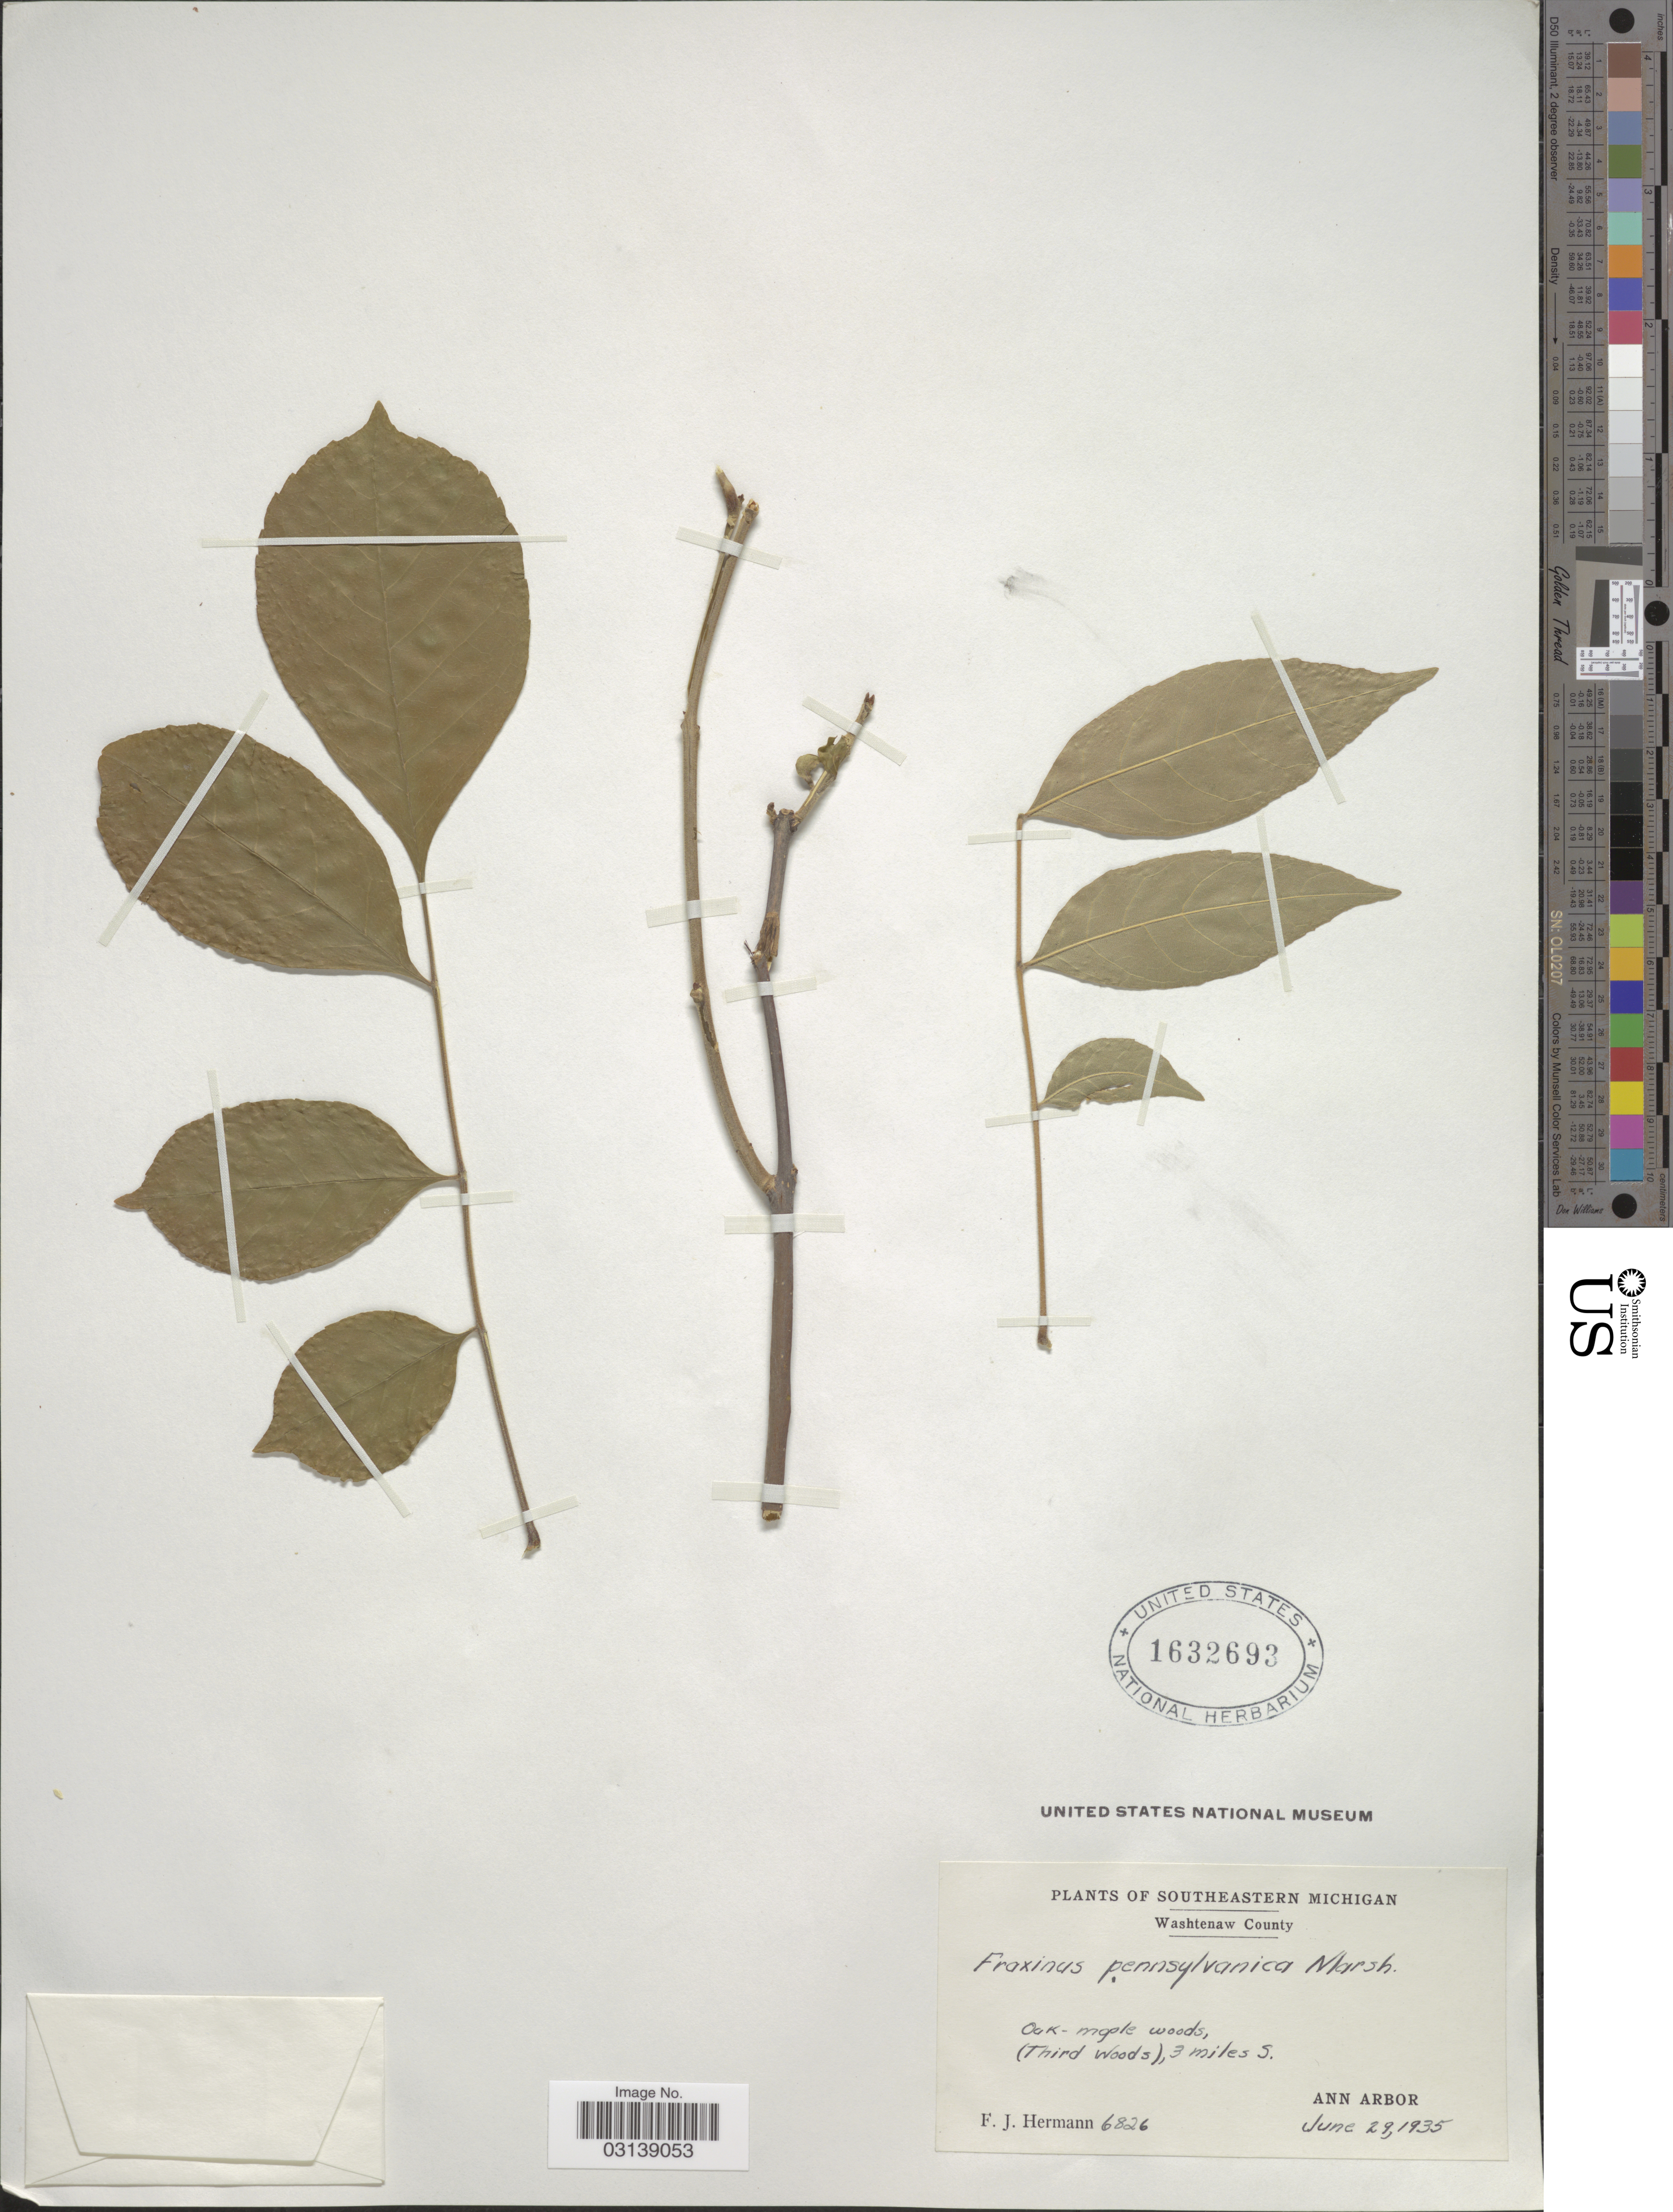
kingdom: Plantae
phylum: Tracheophyta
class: Magnoliopsida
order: Lamiales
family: Oleaceae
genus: Fraxinus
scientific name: Fraxinus pennsylvanica var. pubescens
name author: (Lam.) Lingelsh.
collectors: F. J. Hermann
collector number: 6826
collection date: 1935-06-29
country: United States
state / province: Michigan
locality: Southeastern Michigan. Washtenaw County. Oak-mgole woods, (Third Woods), 3 miles S. Ann Arbor.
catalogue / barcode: US 1632693